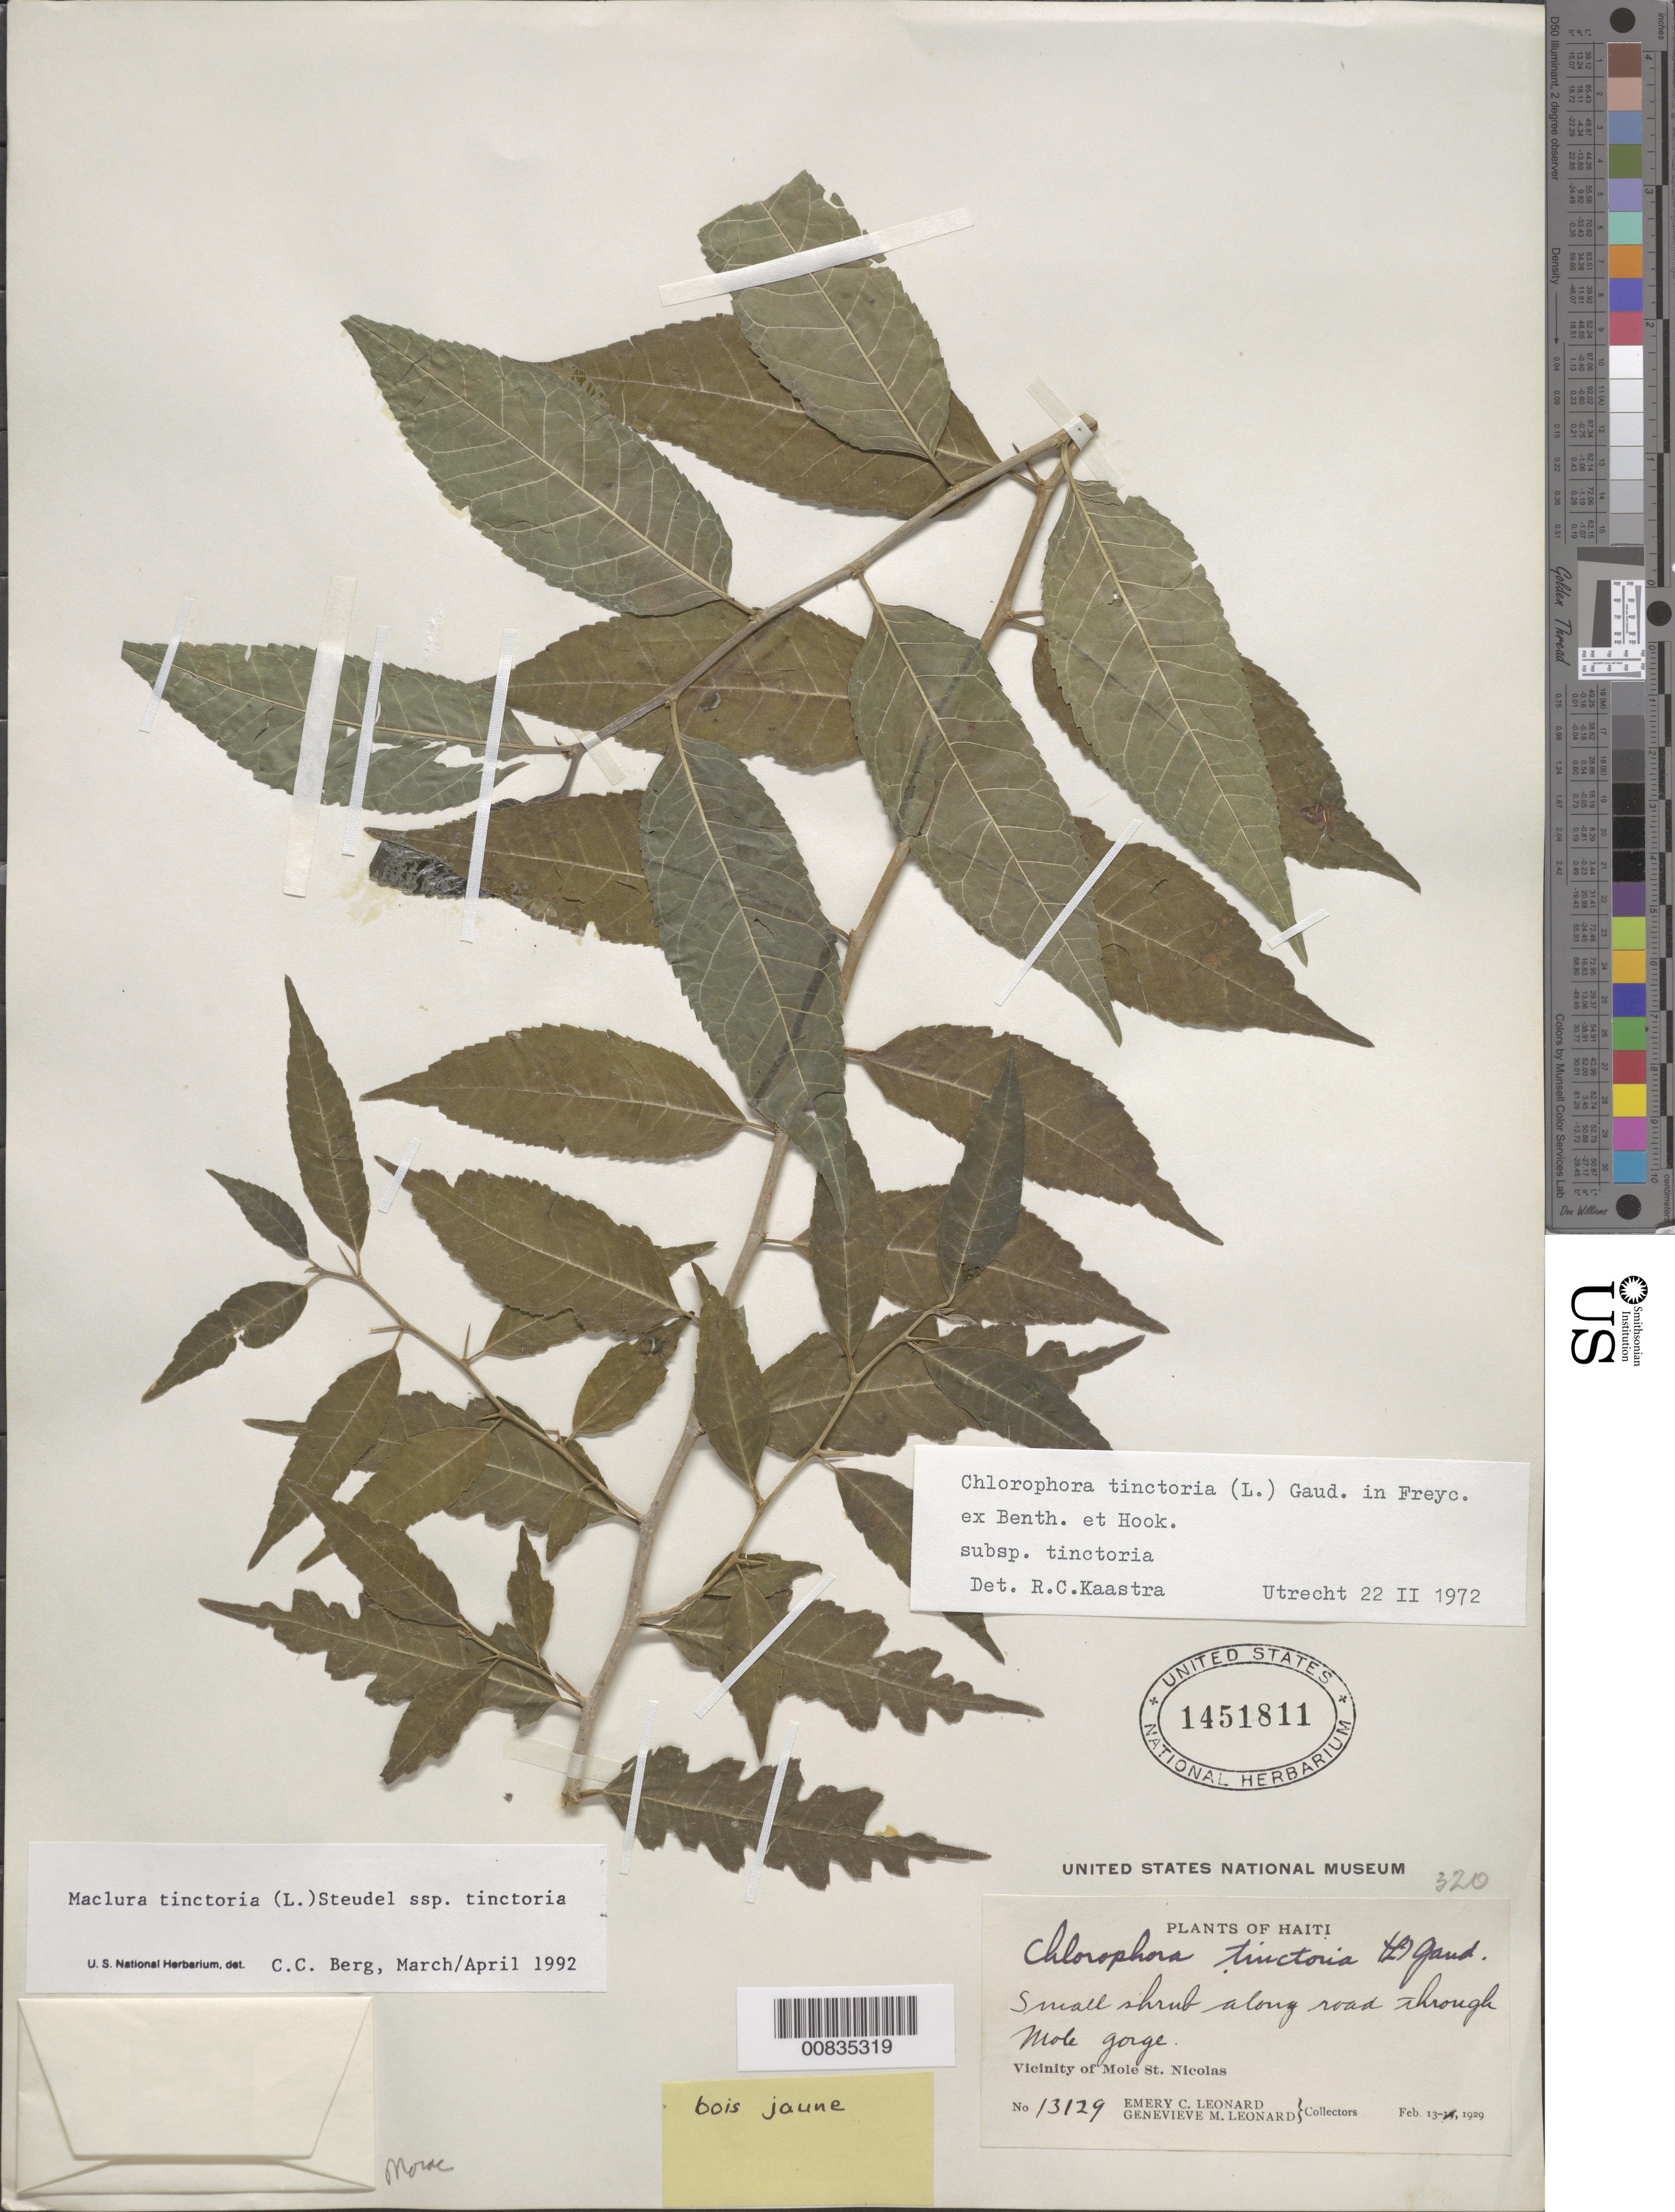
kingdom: Plantae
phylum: Tracheophyta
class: Magnoliopsida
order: Rosales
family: Moraceae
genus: Maclura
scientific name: Maclura tinctoria subsp. tinctoria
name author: (L.) D. Don ex Steud.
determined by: Berg, C. C.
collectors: E. C. Leonard & G. M. Leonard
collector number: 13129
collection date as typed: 13 Feb 1929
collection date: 1929-02-13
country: Haiti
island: Hispaniola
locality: Vicinity of Mole St. Nicolas, along road through Mole Gorge.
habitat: Along road.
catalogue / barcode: US 1451811